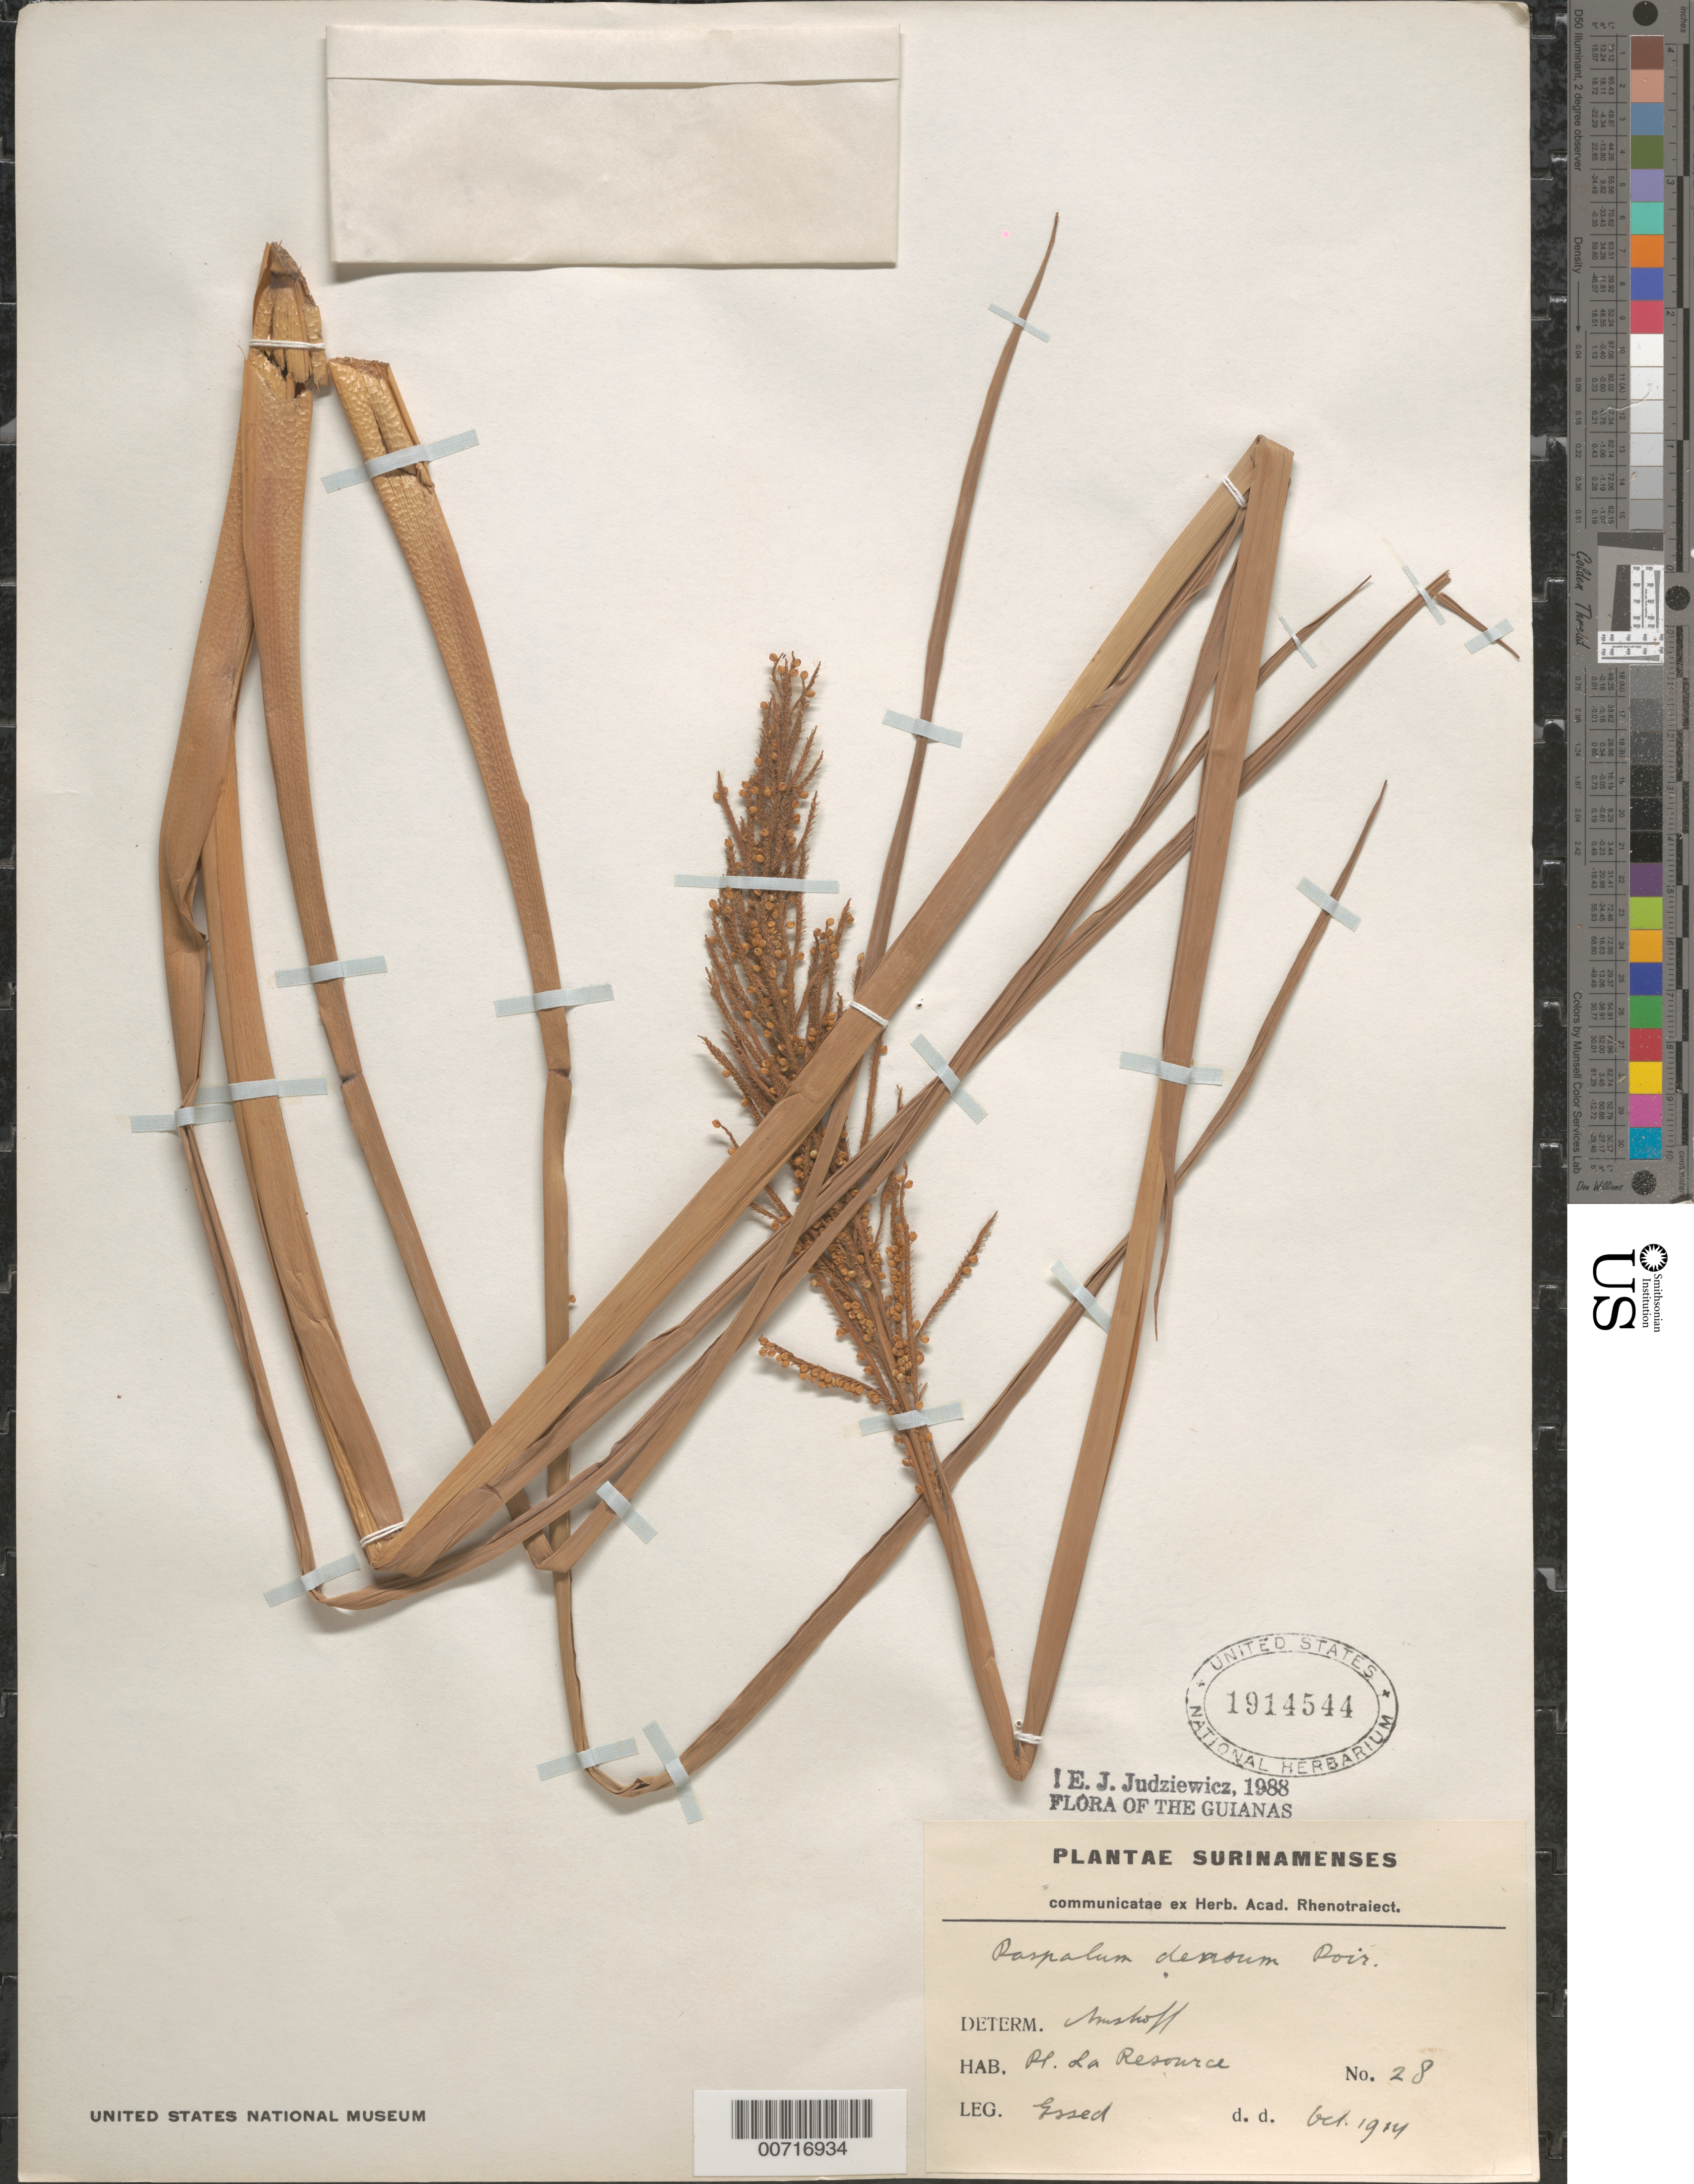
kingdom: Plantae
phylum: Tracheophyta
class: Liliopsida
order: Poales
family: Poaceae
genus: Paspalum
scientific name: Paspalum densum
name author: Poir.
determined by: Judziewicz, E. J.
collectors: E. Essed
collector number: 28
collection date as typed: Oct-14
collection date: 1914-10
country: Suriname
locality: Rt. La Resource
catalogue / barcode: US 1914544